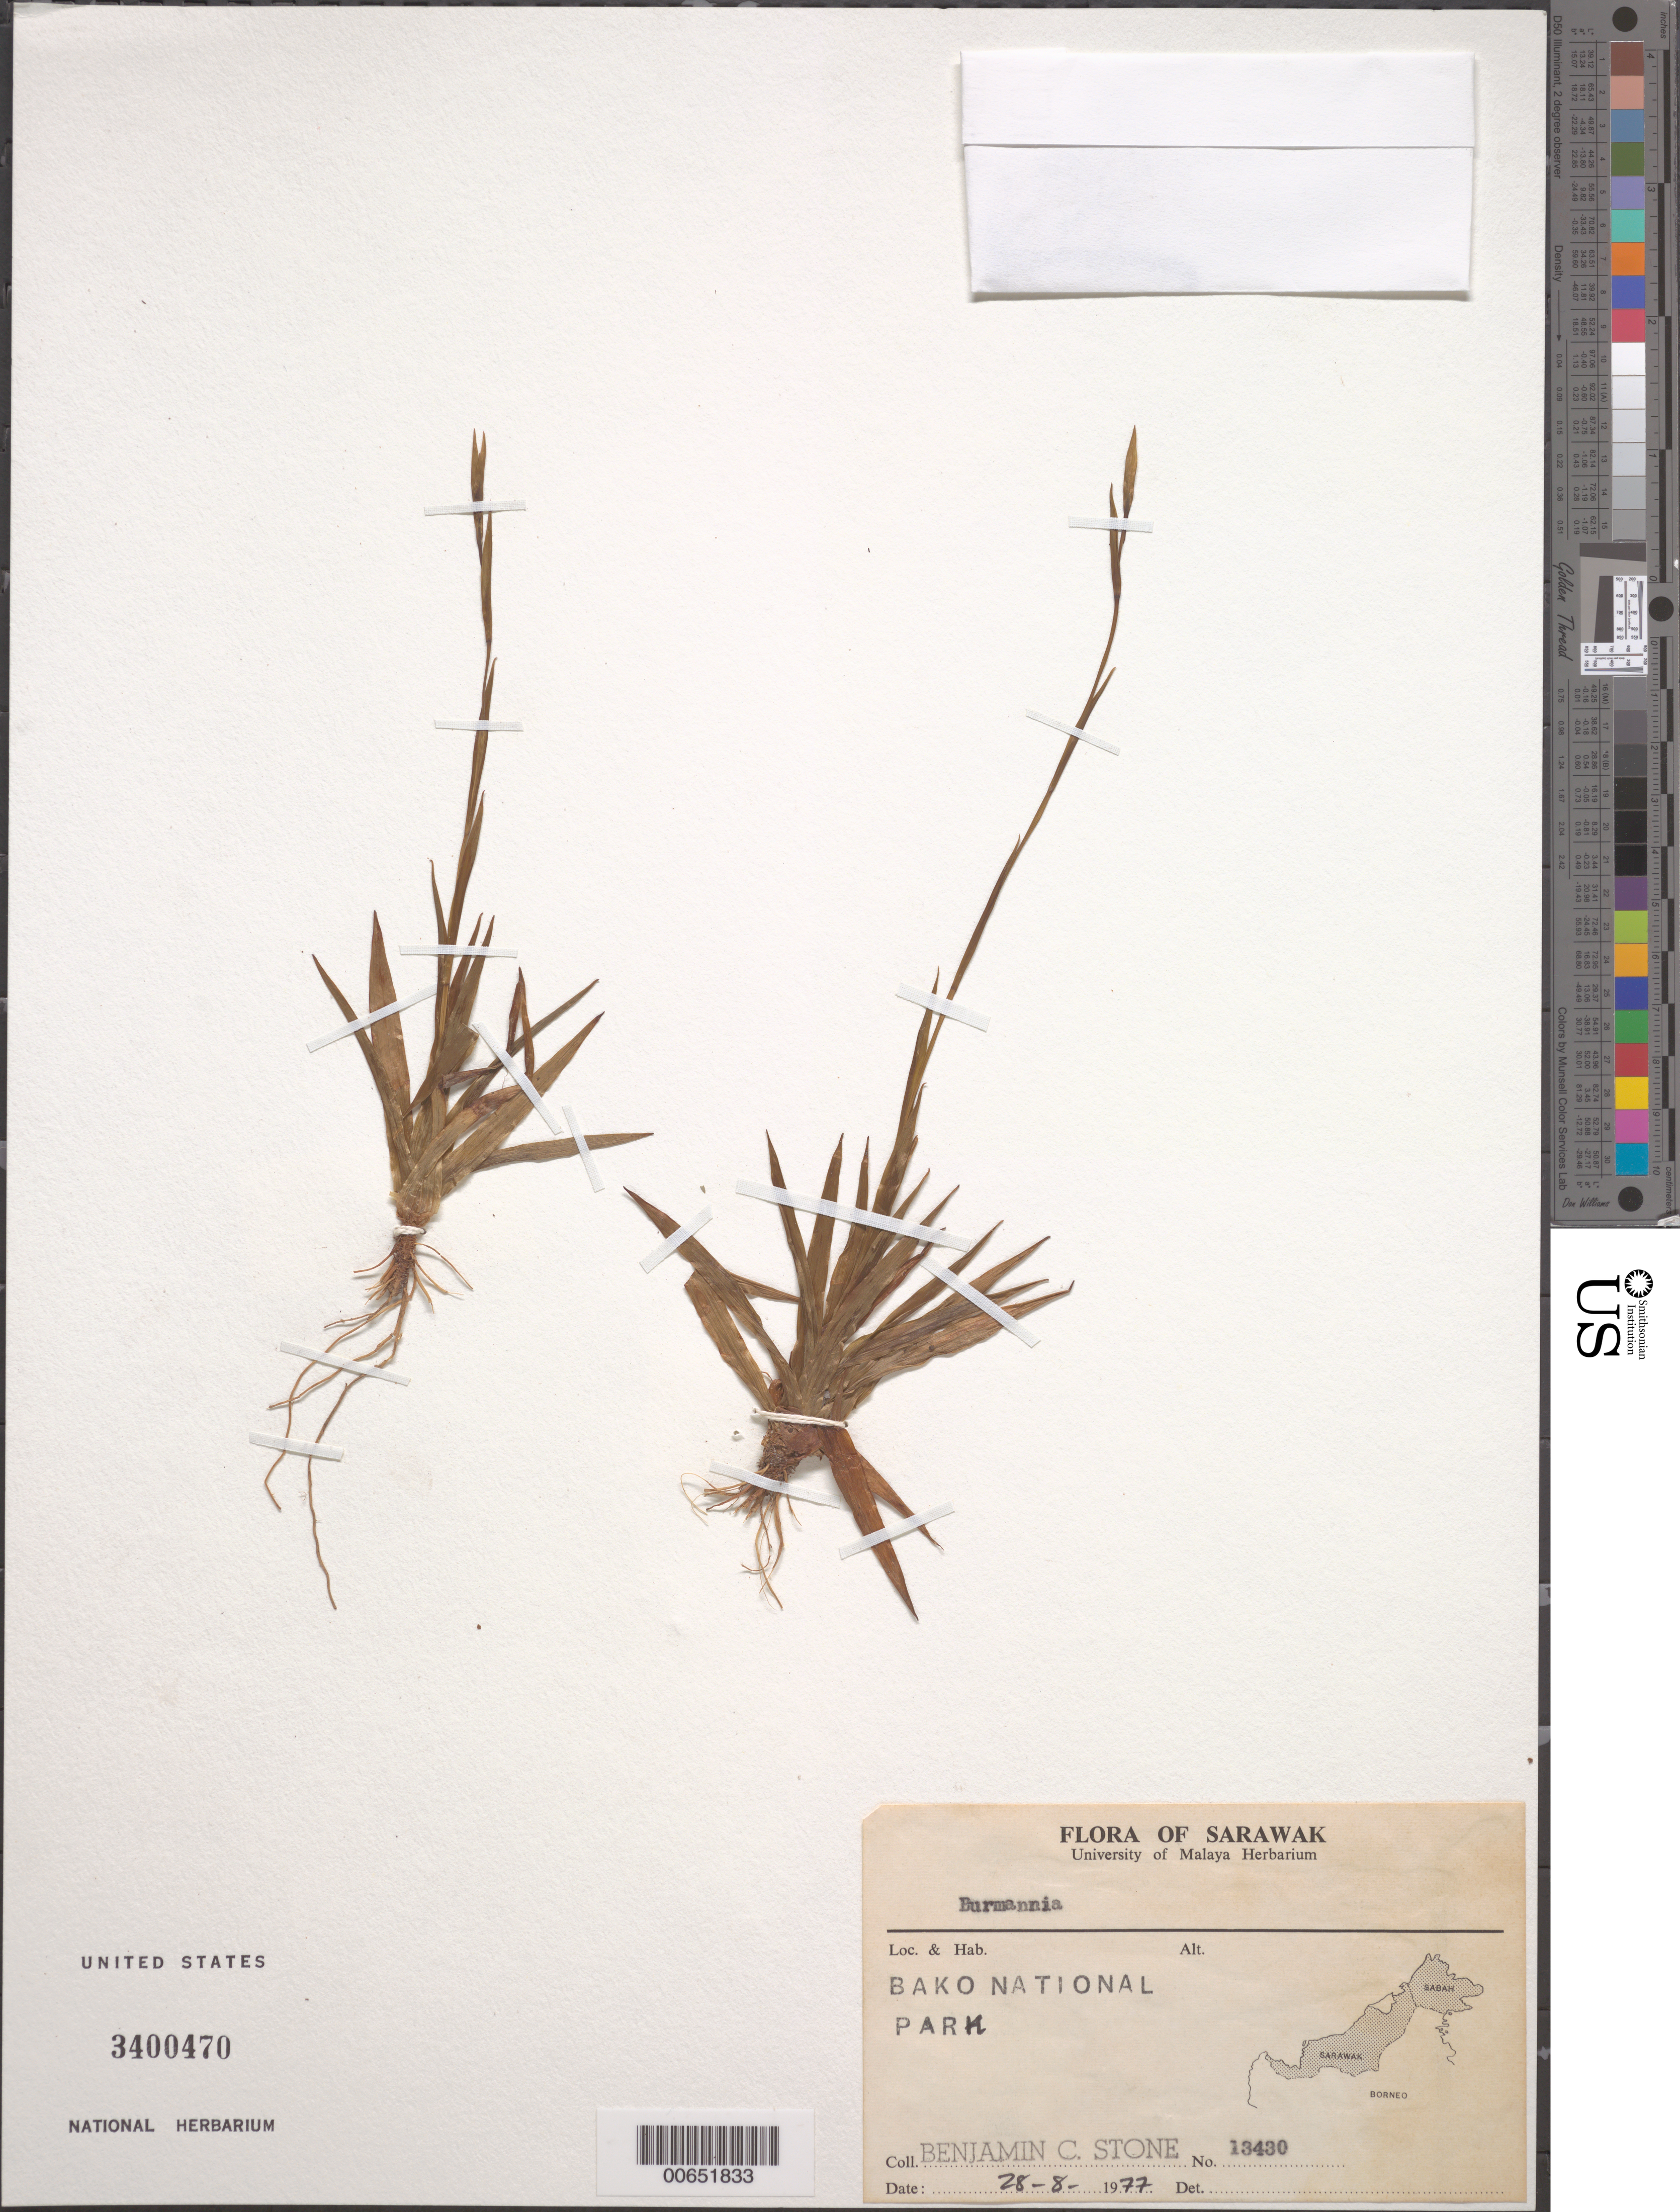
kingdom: Plantae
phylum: Tracheophyta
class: Liliopsida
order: Dioscoreales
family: Burmanniaceae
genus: Burmannia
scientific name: Burmannia sp.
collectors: B. C. Stone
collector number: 13430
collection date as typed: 28 Aug 1977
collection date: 1977-08-28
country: Malaysia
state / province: Sarawak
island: Borneo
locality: Bako narional park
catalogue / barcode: US 3400470